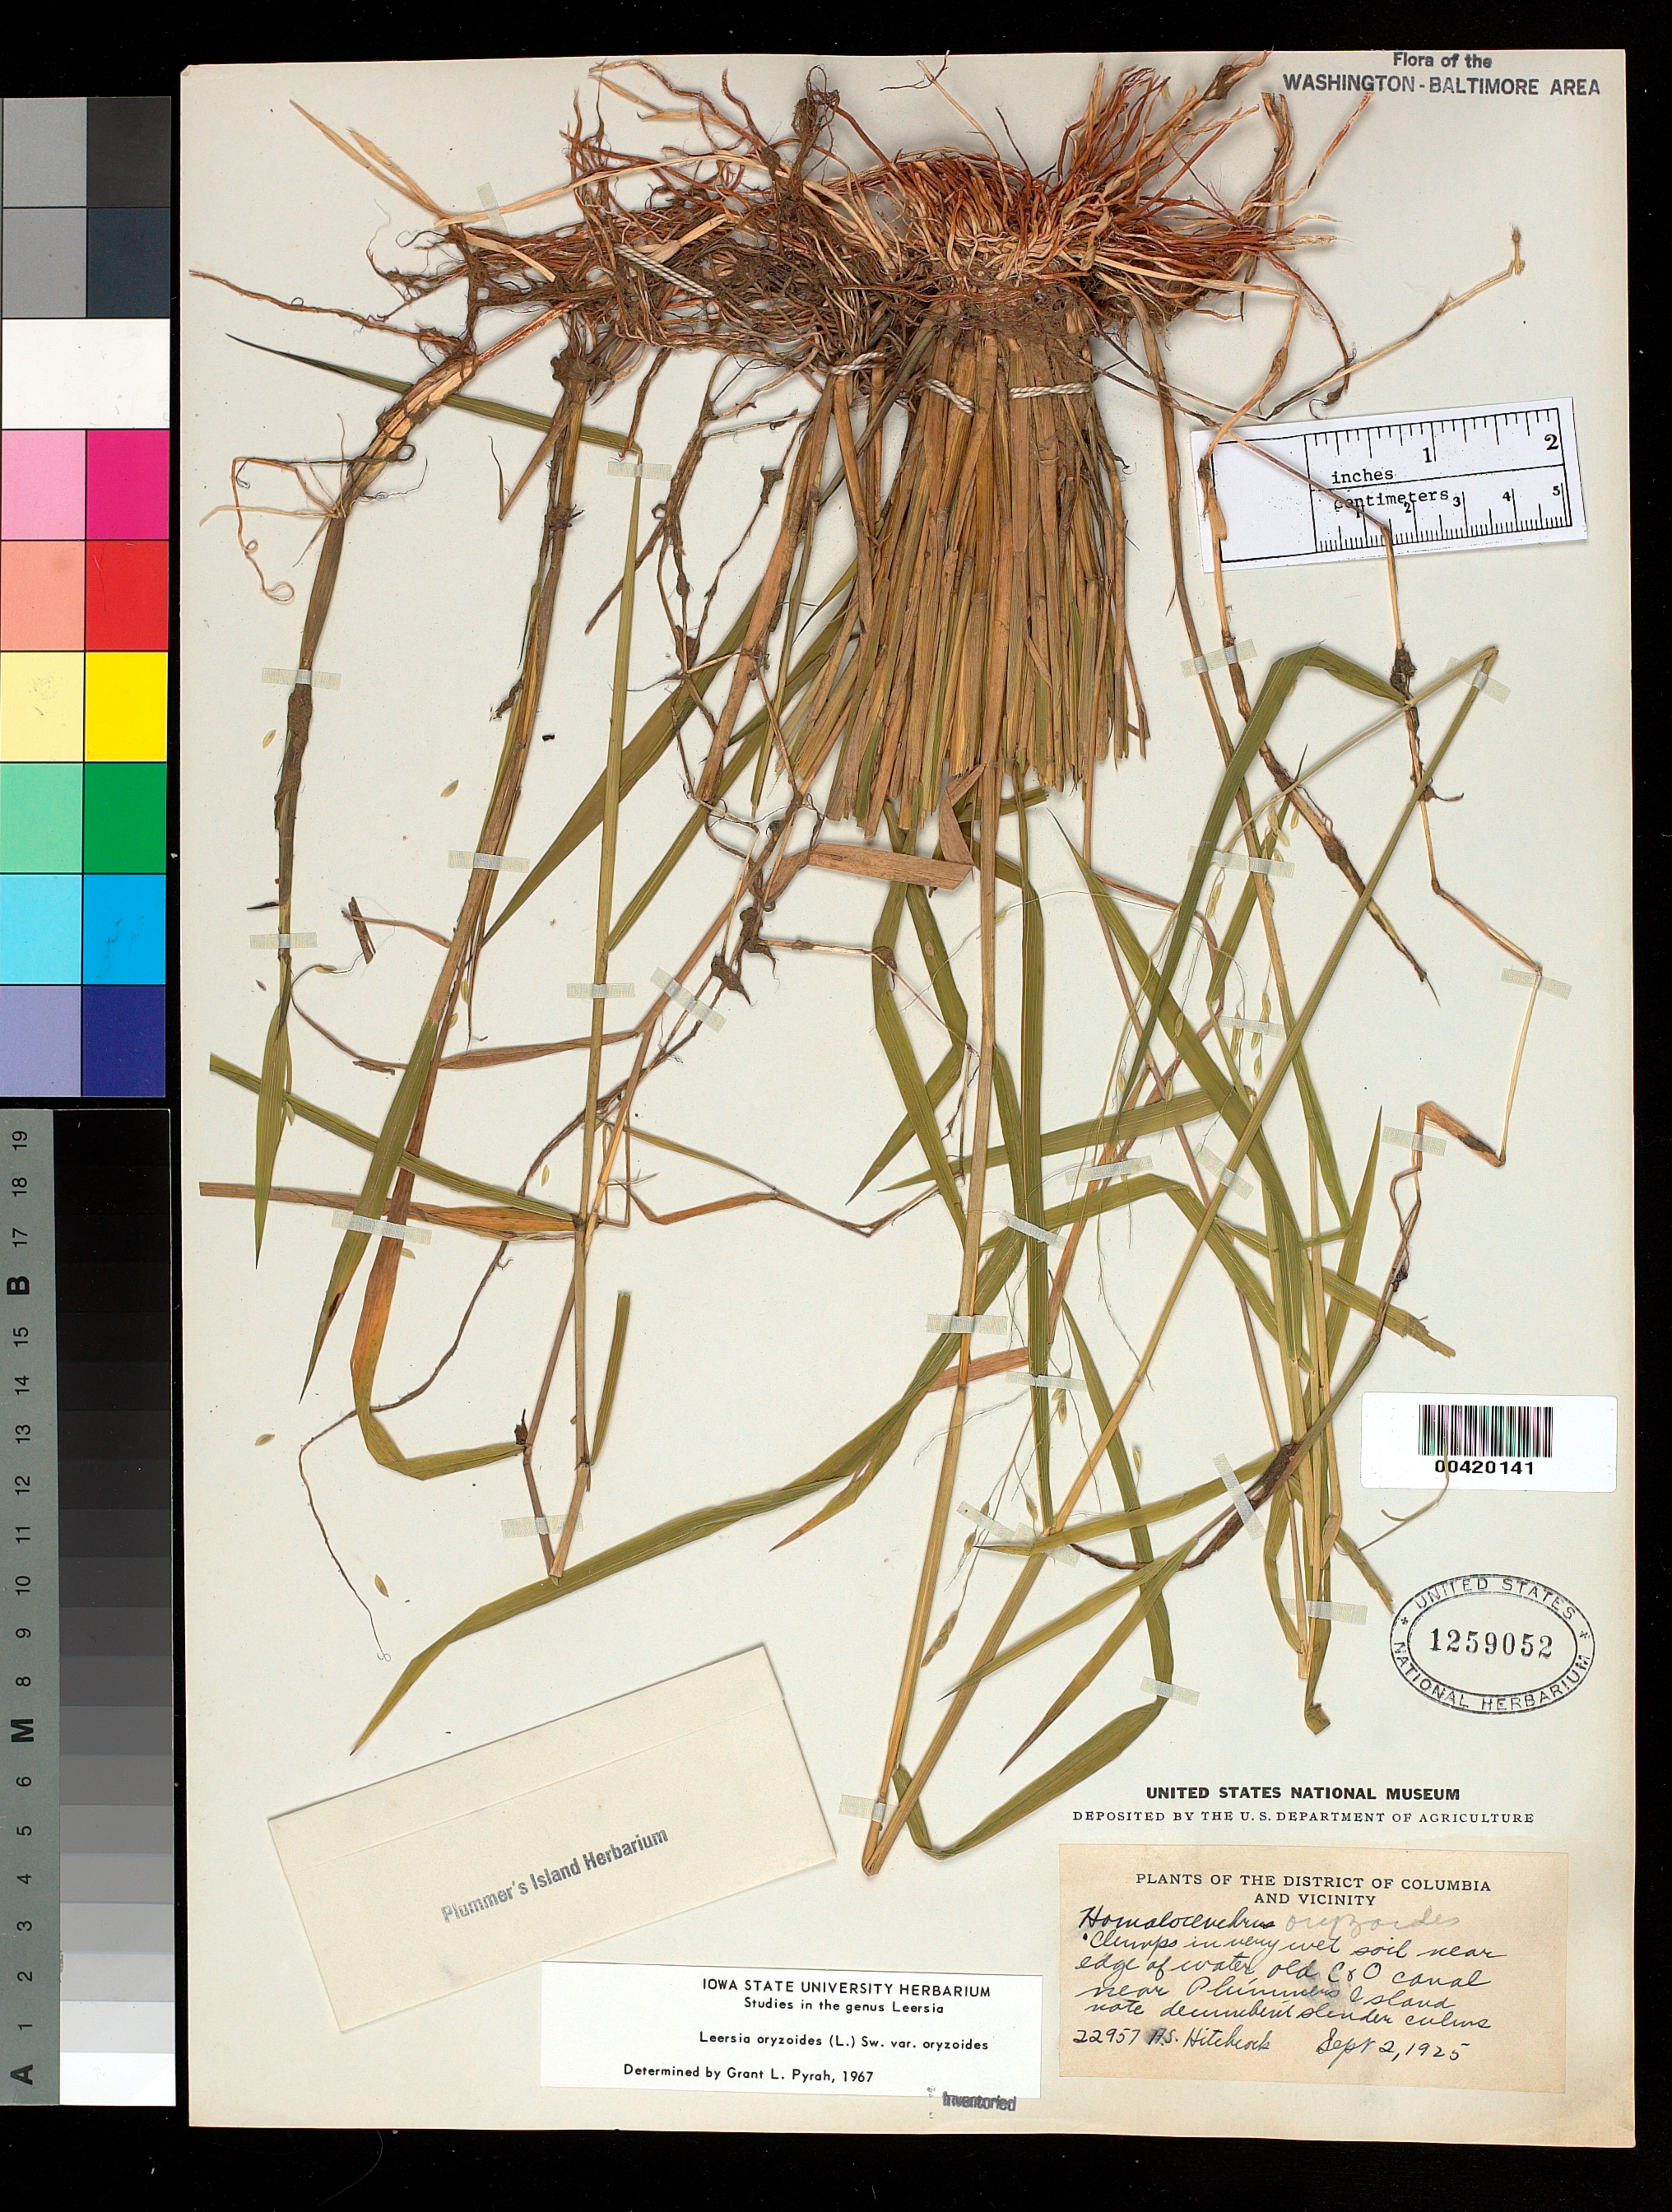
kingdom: Plantae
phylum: Tracheophyta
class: Liliopsida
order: Poales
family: Poaceae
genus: Leersia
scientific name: Leersia oryzoides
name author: (L.) Sw.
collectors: A. S. Hitchcock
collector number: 22957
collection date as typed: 02 Sep 1925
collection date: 1925-09-02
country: United States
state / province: Maryland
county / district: Montgomery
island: Plummers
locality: Plummer's Island; Old C & O Canal C. & O. Canal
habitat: Very wet soil near edge of water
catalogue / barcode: US 1259052